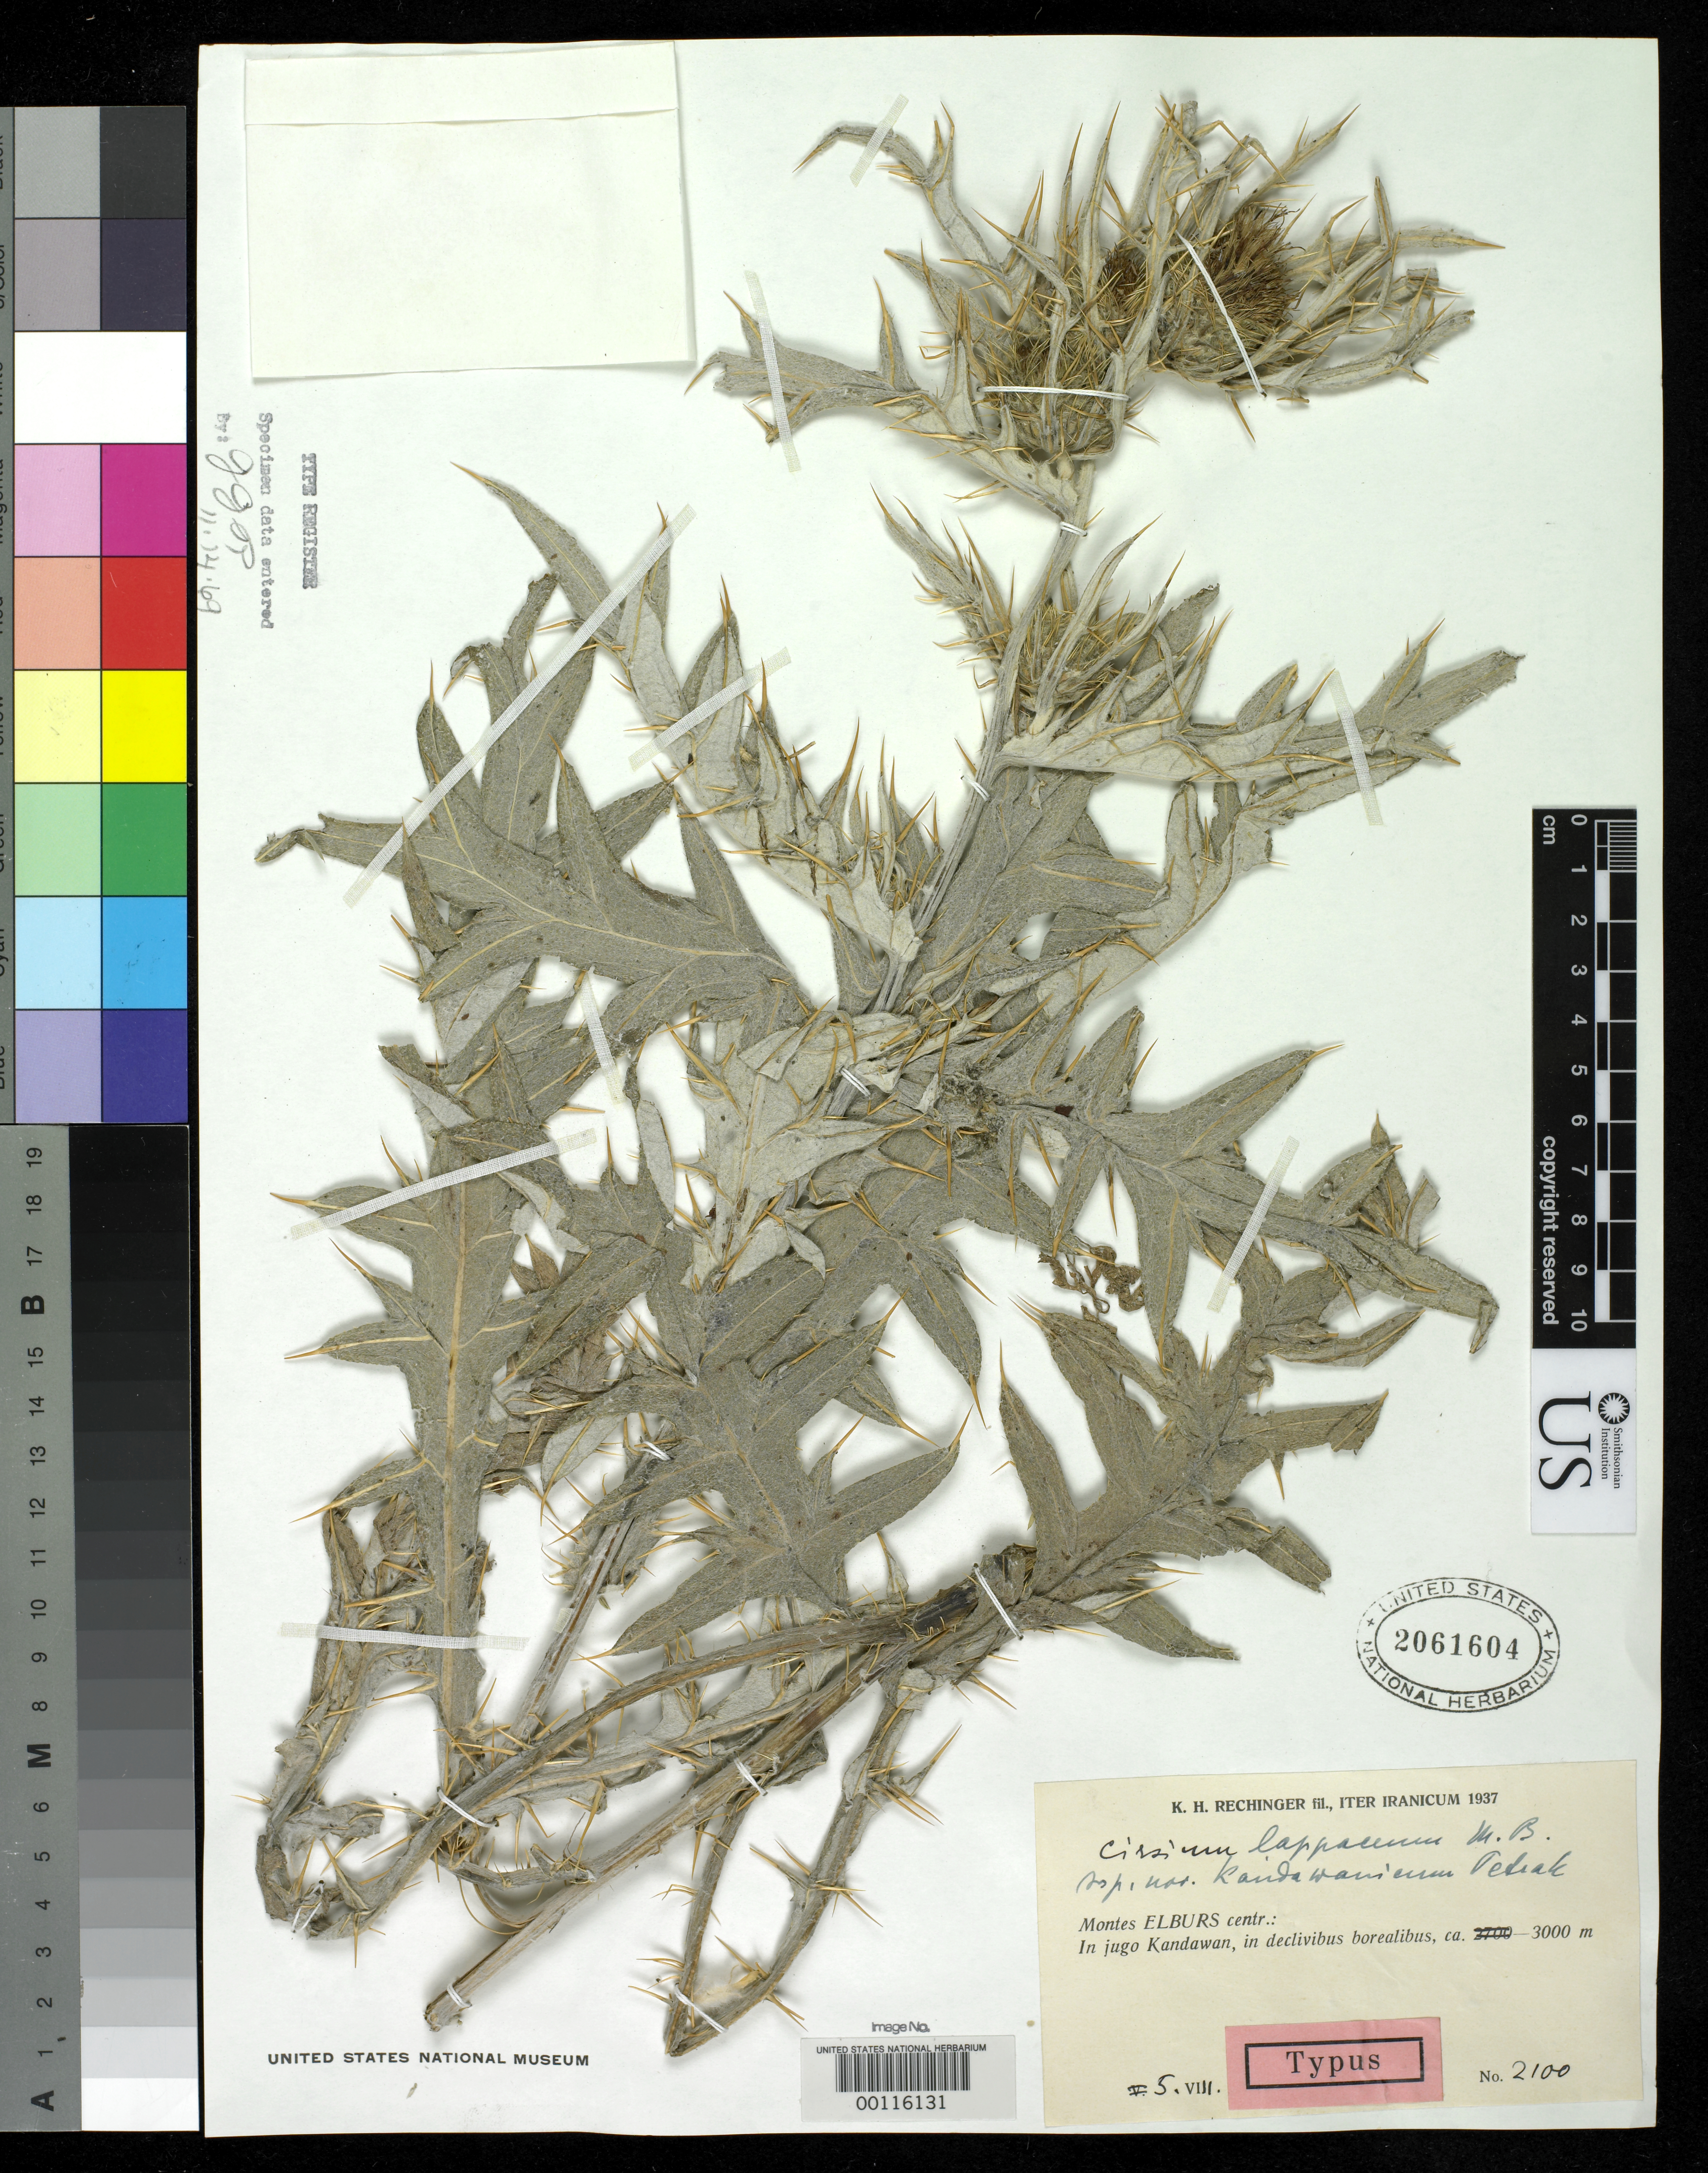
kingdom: Plantae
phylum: Tracheophyta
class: Magnoliopsida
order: Asterales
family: Asteraceae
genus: Cirsium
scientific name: Cirsium lappaceum var. kandavanicum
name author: Petr. in Rech. f.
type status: Isotype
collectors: K. H. Rechinger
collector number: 2100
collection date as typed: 1937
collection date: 1937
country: Iran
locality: Elburs Mountains, Kandawan Range.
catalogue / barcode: US 2061604